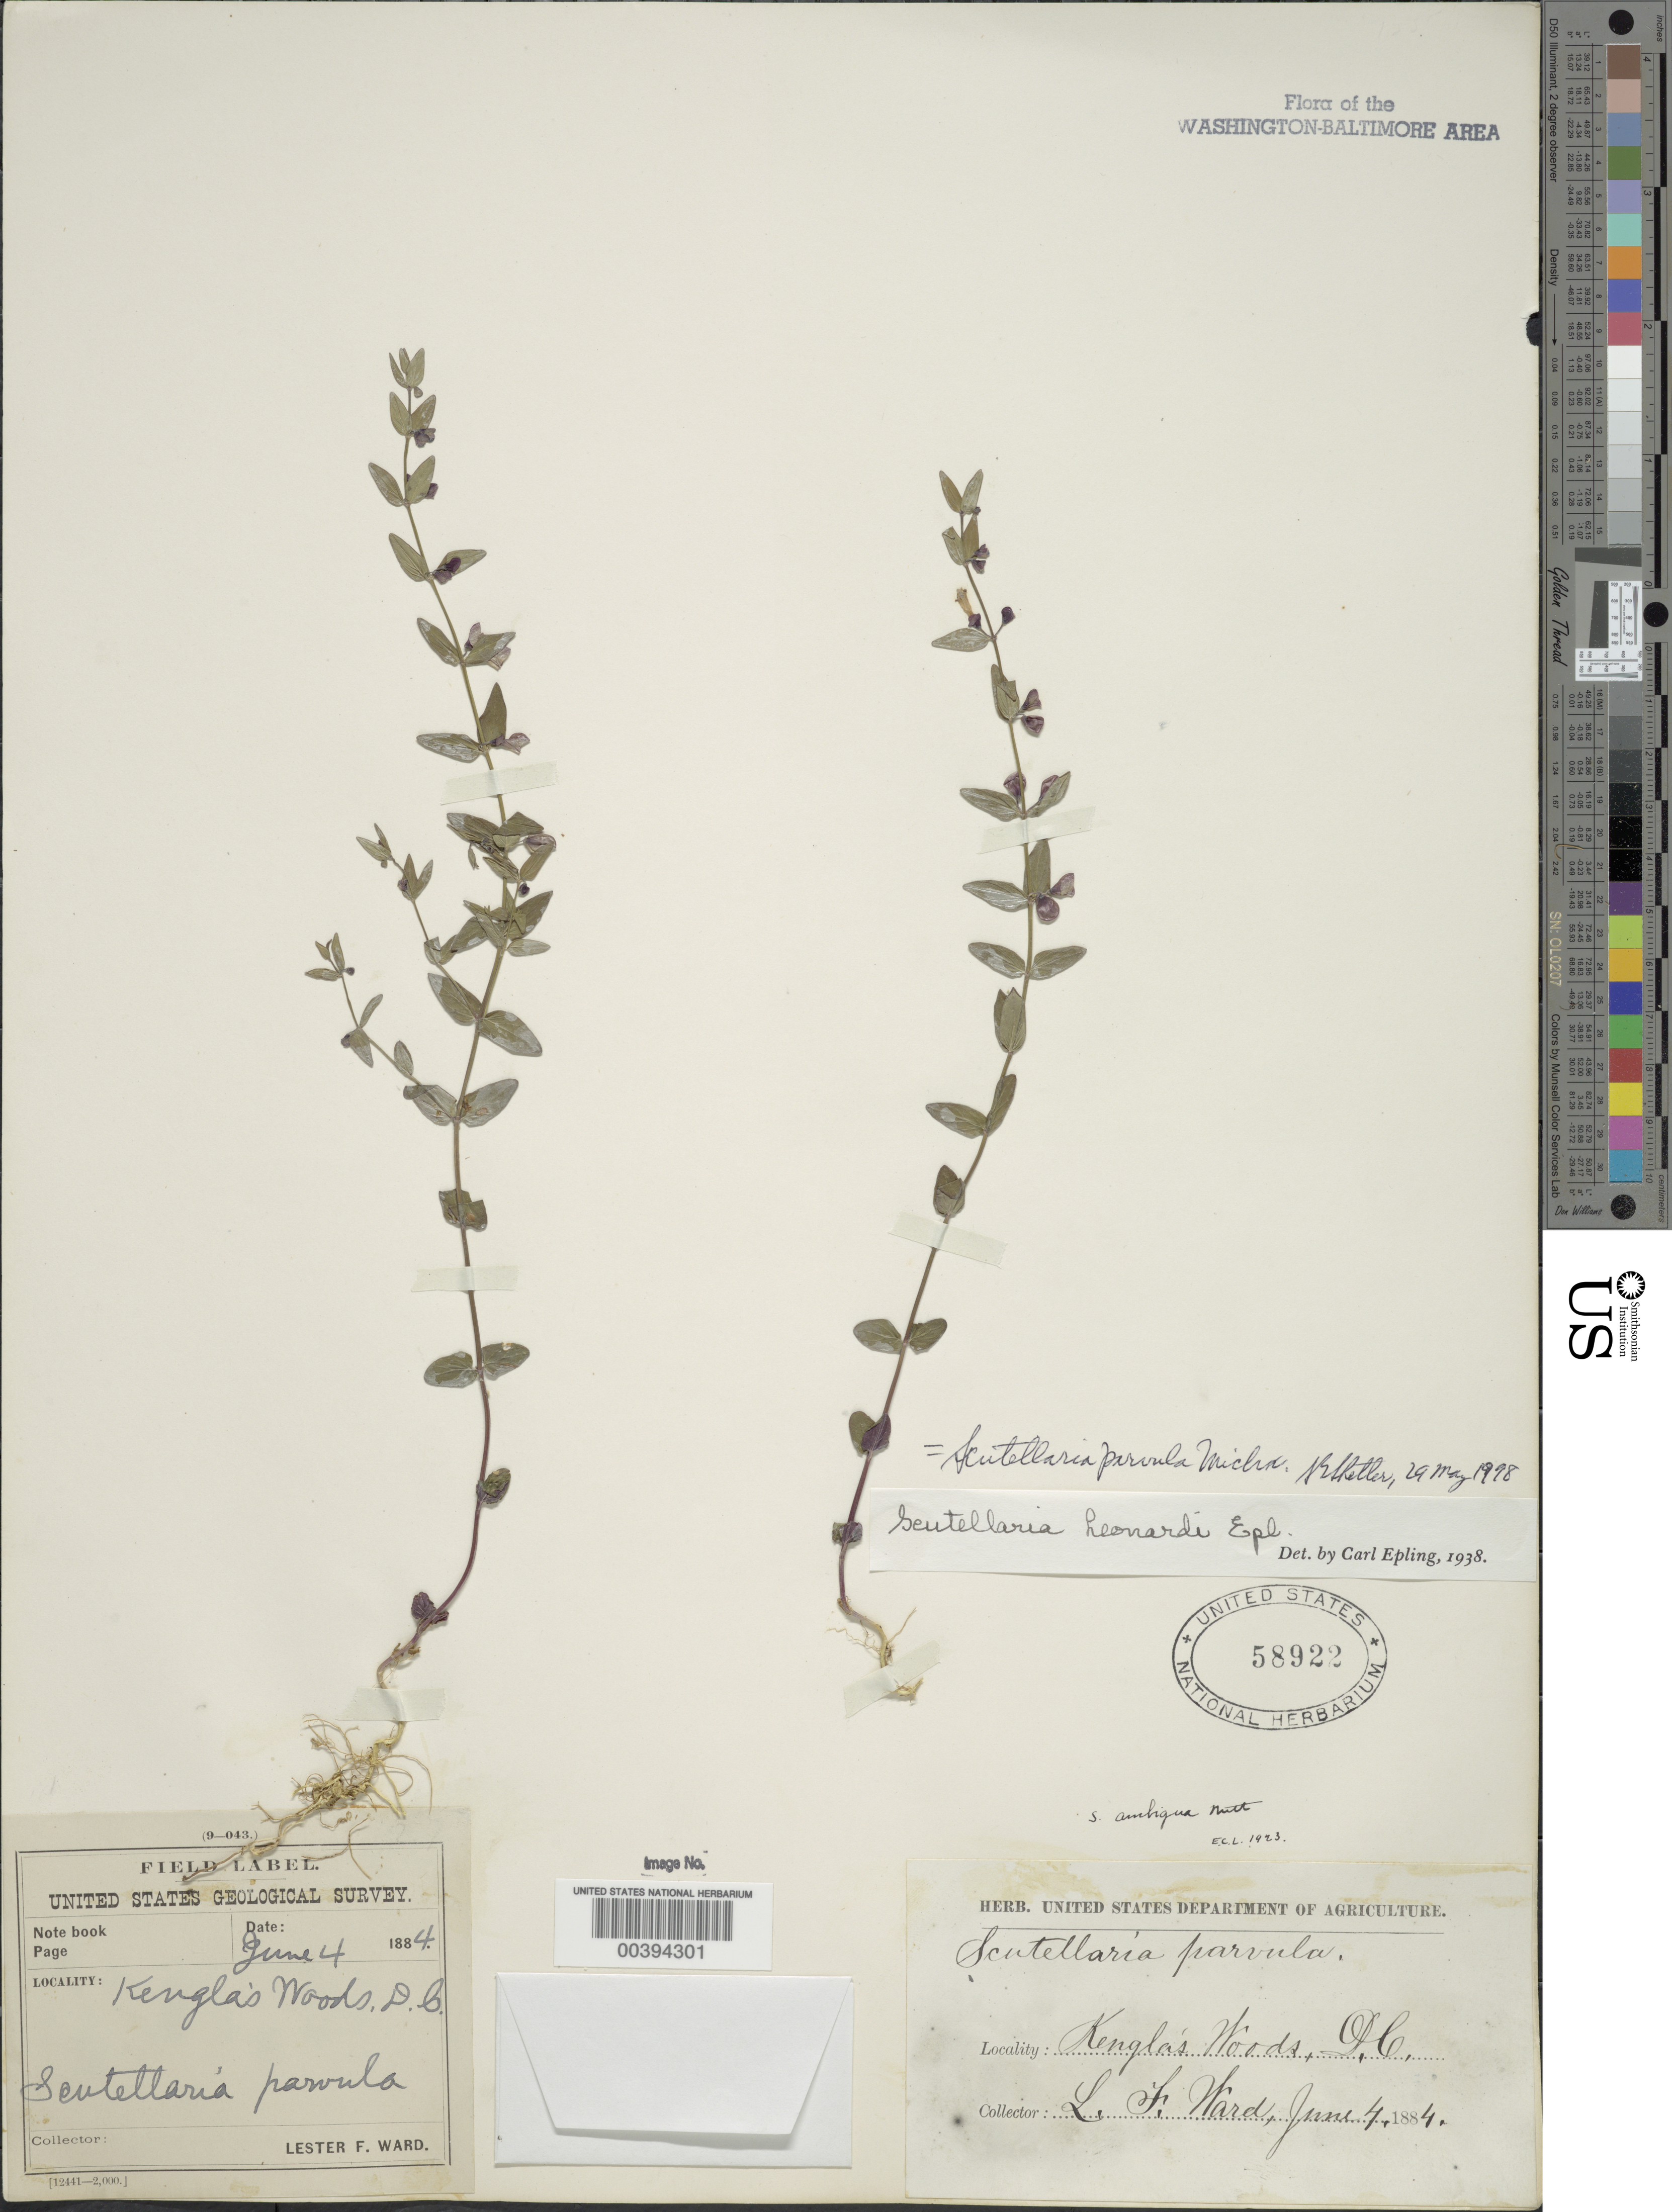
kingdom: Plantae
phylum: Tracheophyta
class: Magnoliopsida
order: Lamiales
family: Lamiaceae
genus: Scutellaria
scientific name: Scutellaria parvula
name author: Michx.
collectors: L. F. Ward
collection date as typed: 04 Jun 1884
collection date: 1884-06-04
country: United States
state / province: District of Columbia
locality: Kenglas Woods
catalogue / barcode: US 58922